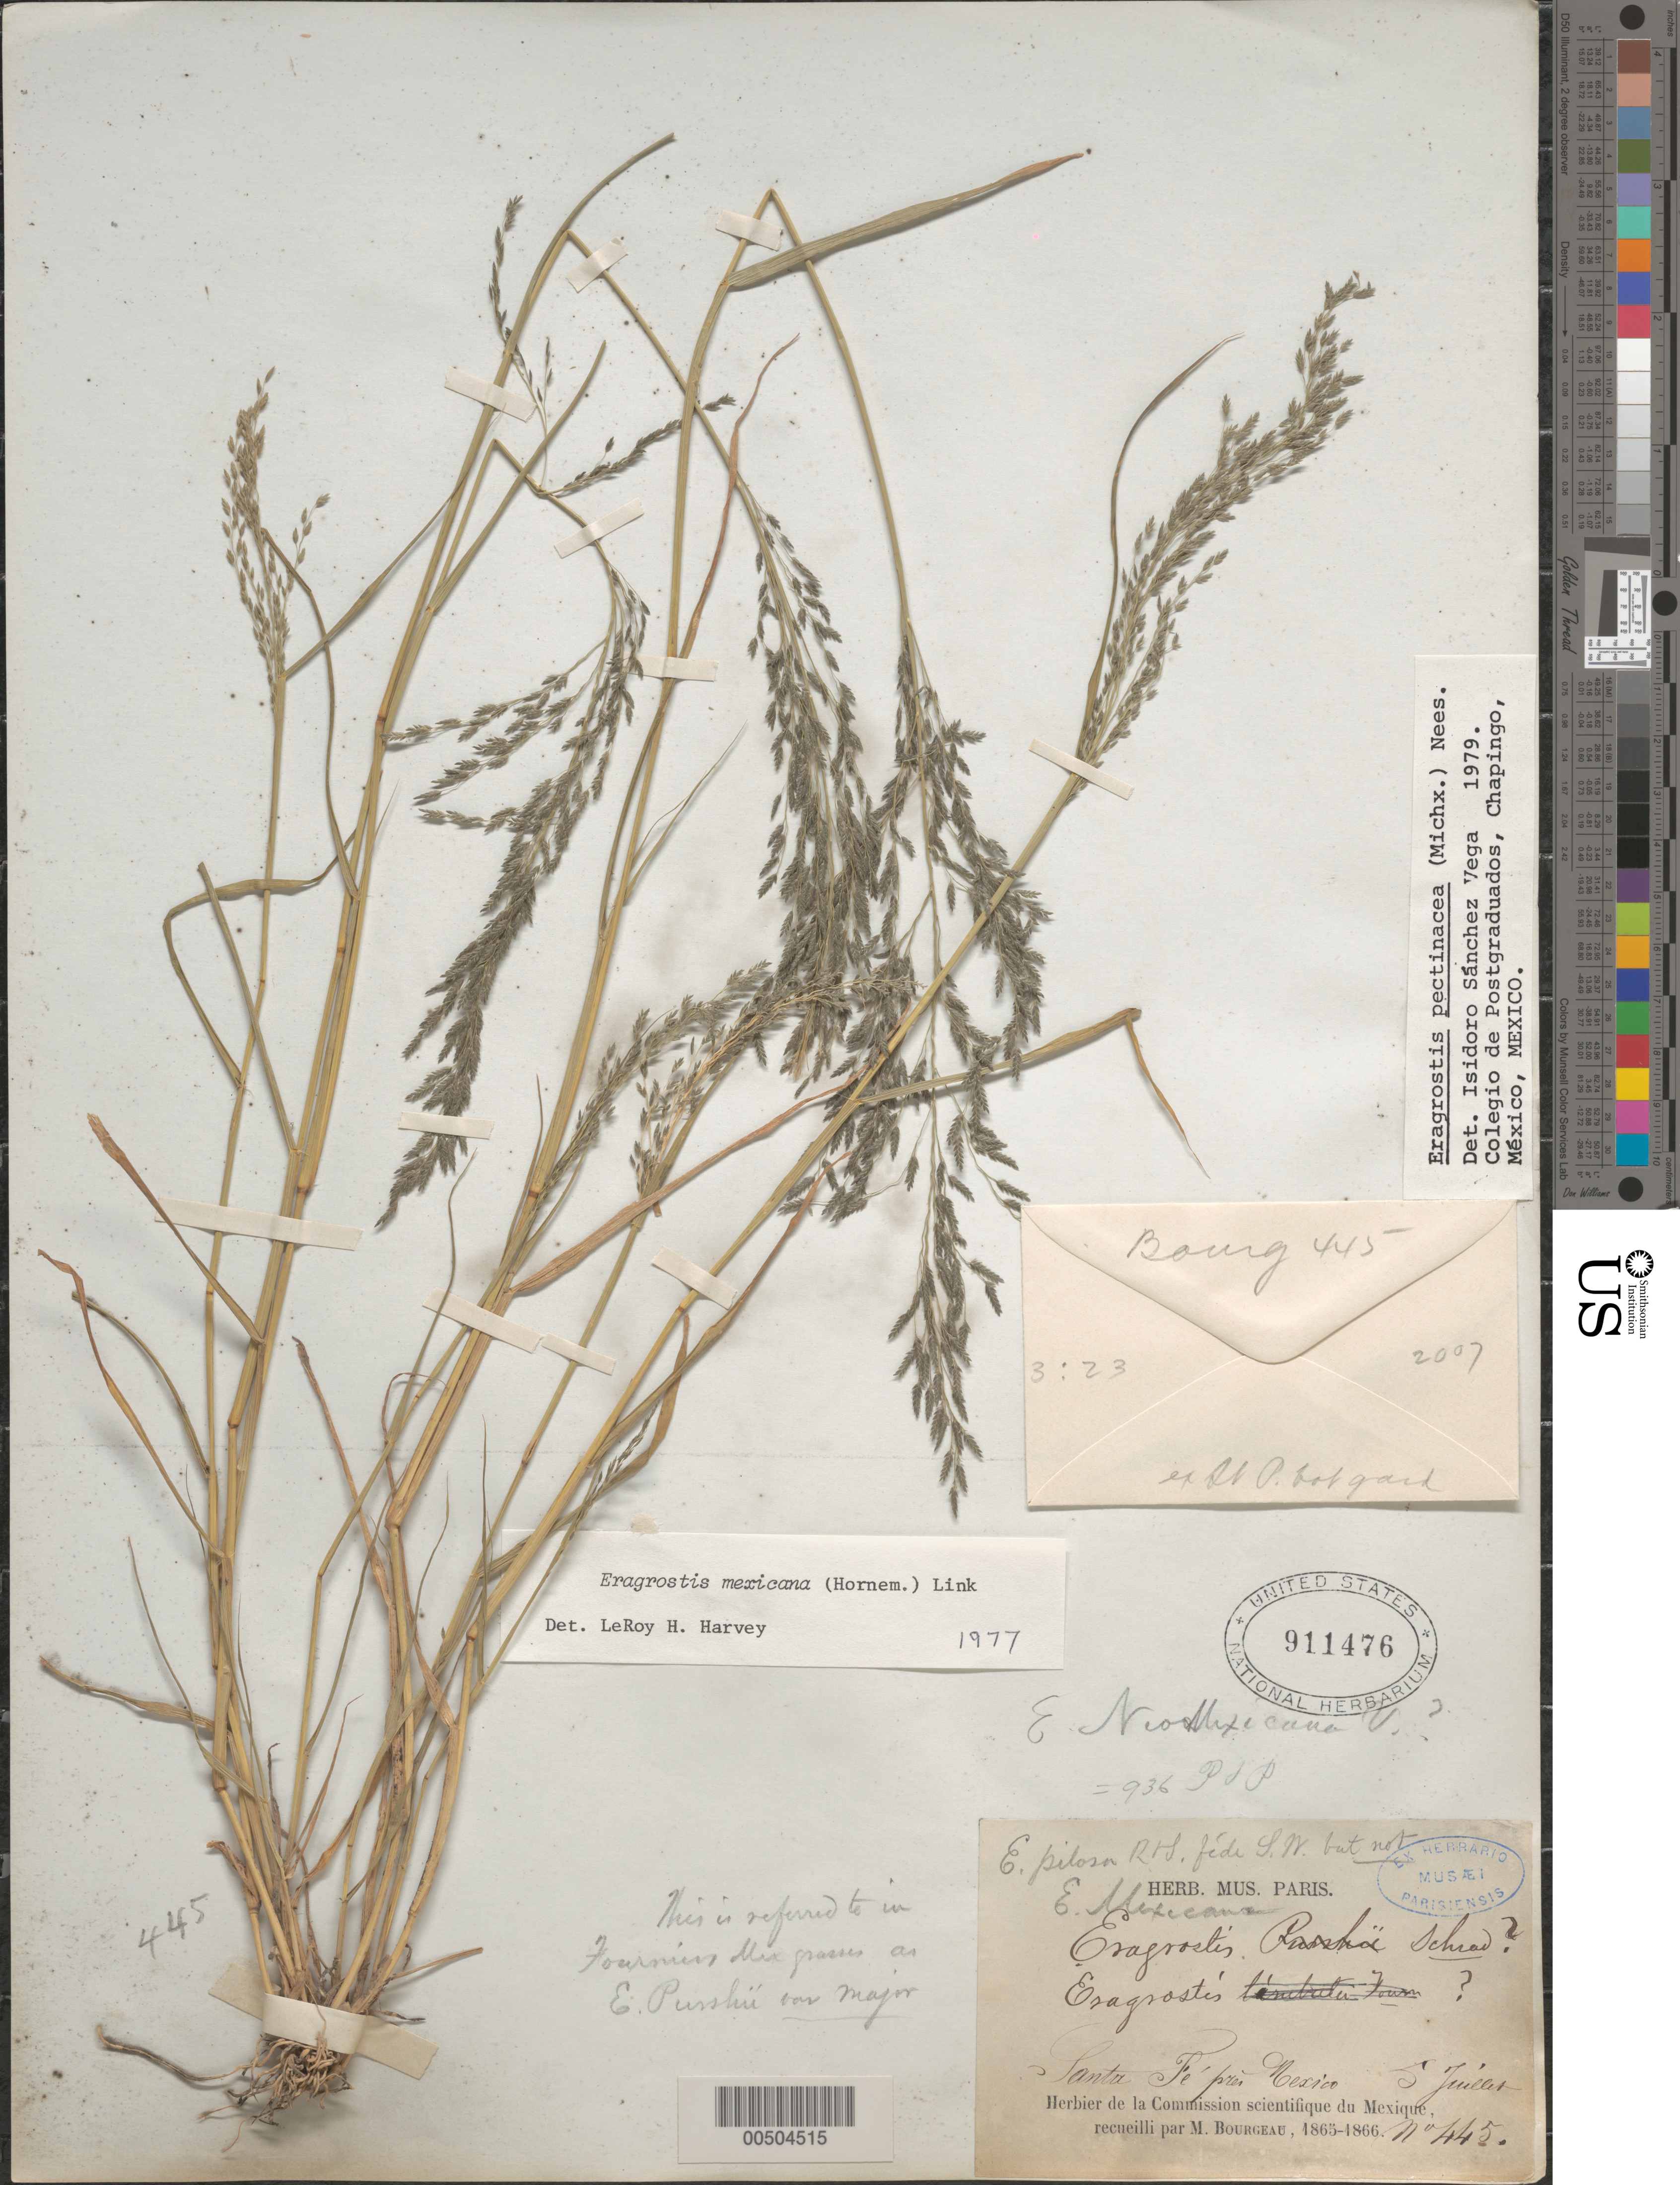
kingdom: Plantae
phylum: Tracheophyta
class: Liliopsida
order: Poales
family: Poaceae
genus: Eragrostis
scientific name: Eragrostis pectinacea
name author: (Michx.) Nees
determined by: Sánchez Vega, I. M.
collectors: E. Bourgeau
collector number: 445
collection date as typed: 5 Jul 1865 or 5 Jul 1866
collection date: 1865-07-05 or 1866-07-05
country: Mexico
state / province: México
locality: Santa Fe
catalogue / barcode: US 911476